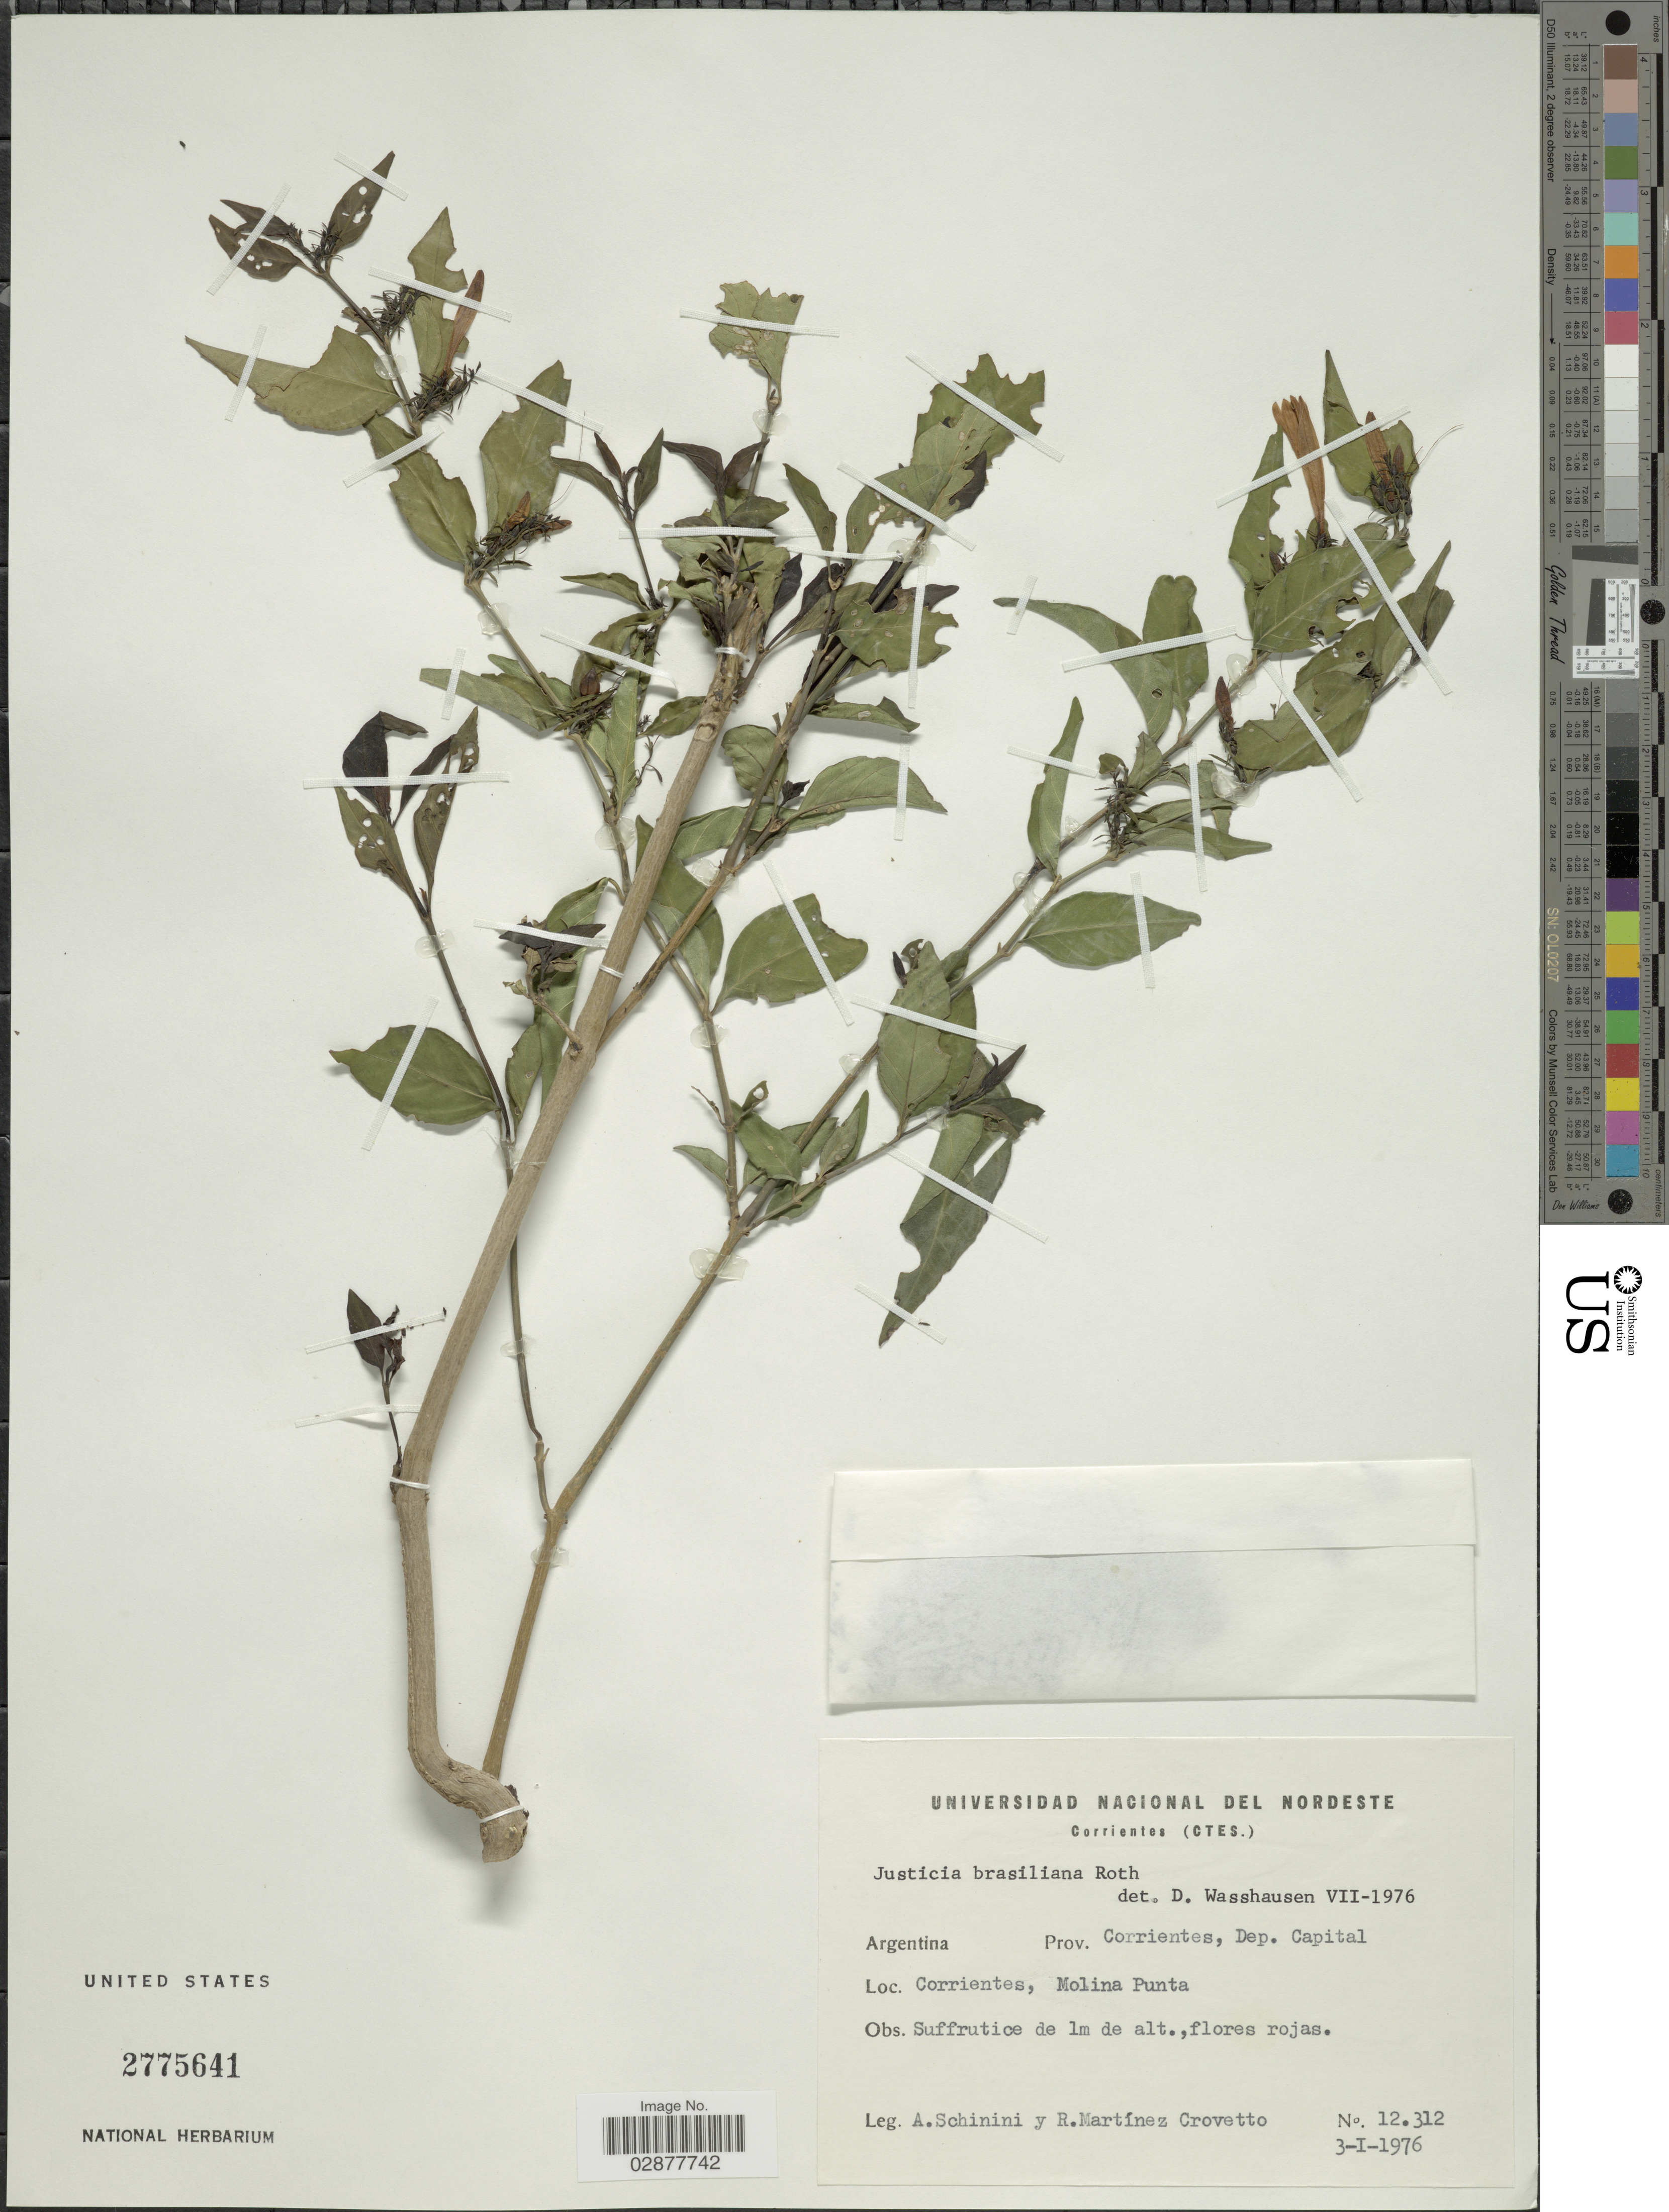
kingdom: Plantae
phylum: Tracheophyta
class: Magnoliopsida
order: Lamiales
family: Acanthaceae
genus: Justicia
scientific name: Justicia brasiliana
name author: Roth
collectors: A. Schinini & R. Martinez Crovetto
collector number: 12312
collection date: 1976-01-03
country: Argentina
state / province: Corrientes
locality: Prov. Corrientes, Dep. Capital. Corrientes, Molina Punta.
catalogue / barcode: US 2775641